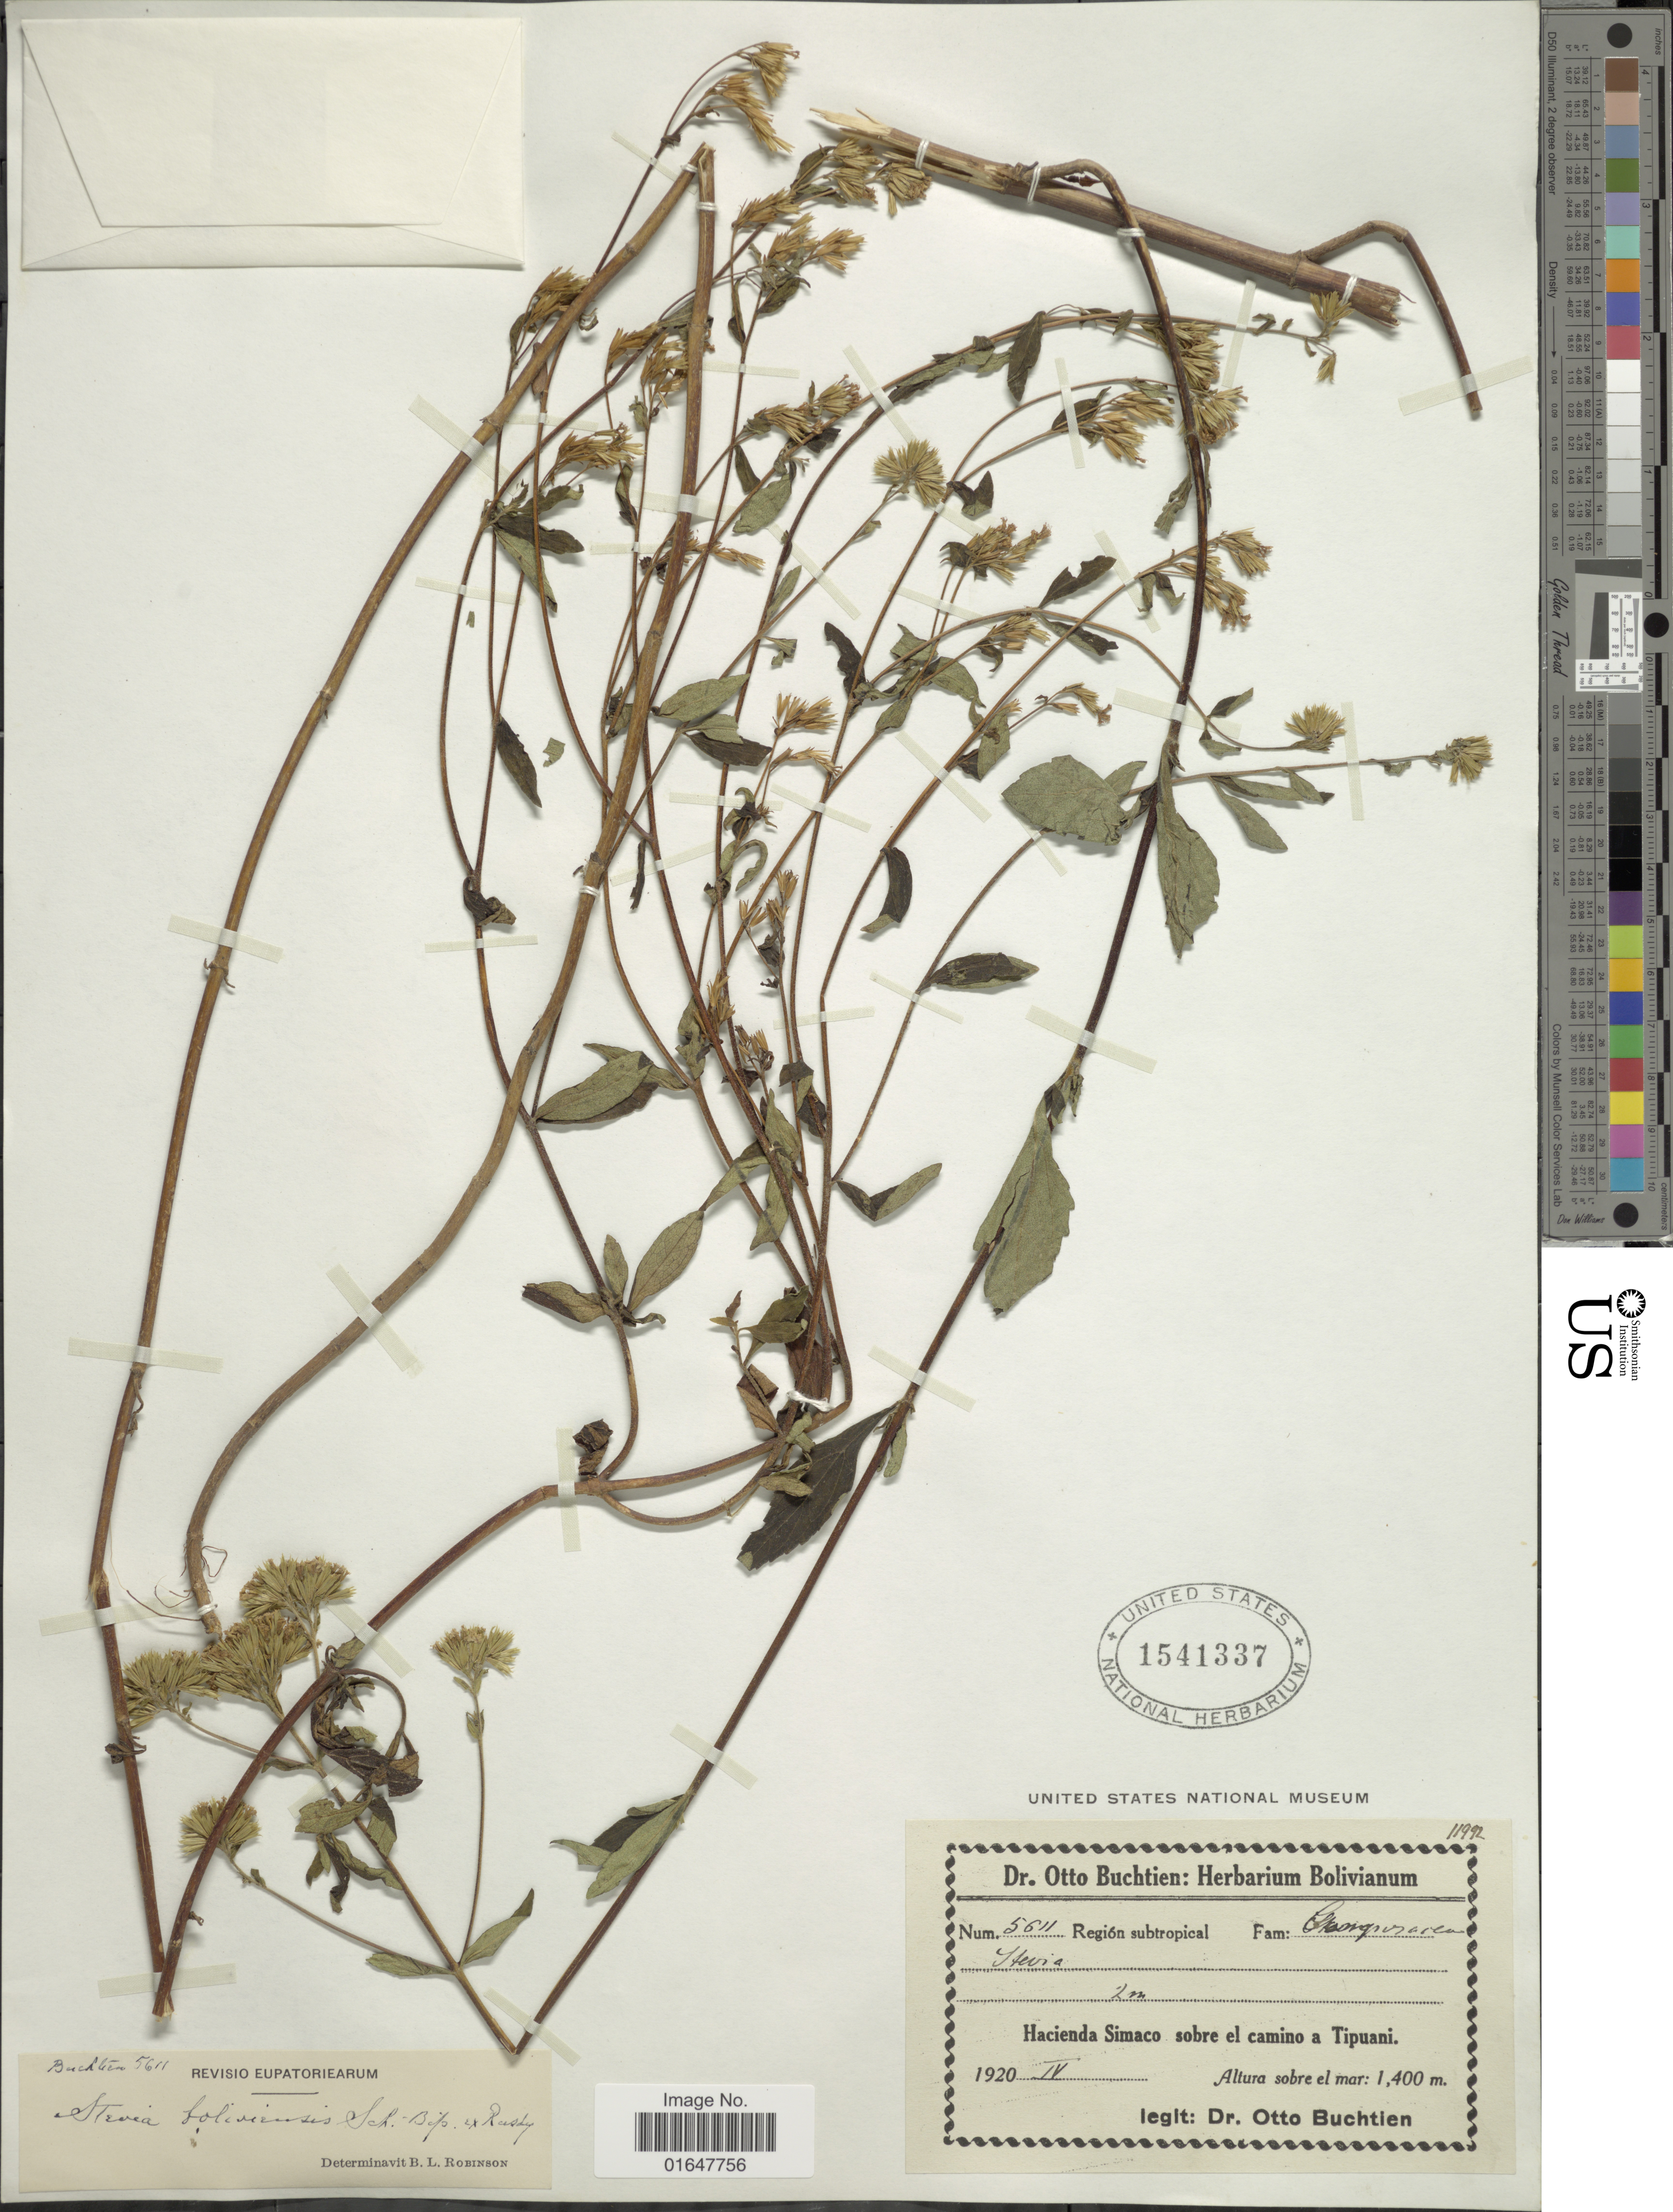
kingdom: Plantae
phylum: Tracheophyta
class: Magnoliopsida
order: Asterales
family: Asteraceae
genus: Stevia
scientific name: Stevia boliviensis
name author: Sch. Bip. ex Rusby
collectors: O. Buchtien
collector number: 5611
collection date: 1920-04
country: Bolivia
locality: Haciendo Simaco sobre el camino a Tipuani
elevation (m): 1400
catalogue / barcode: US 1541337